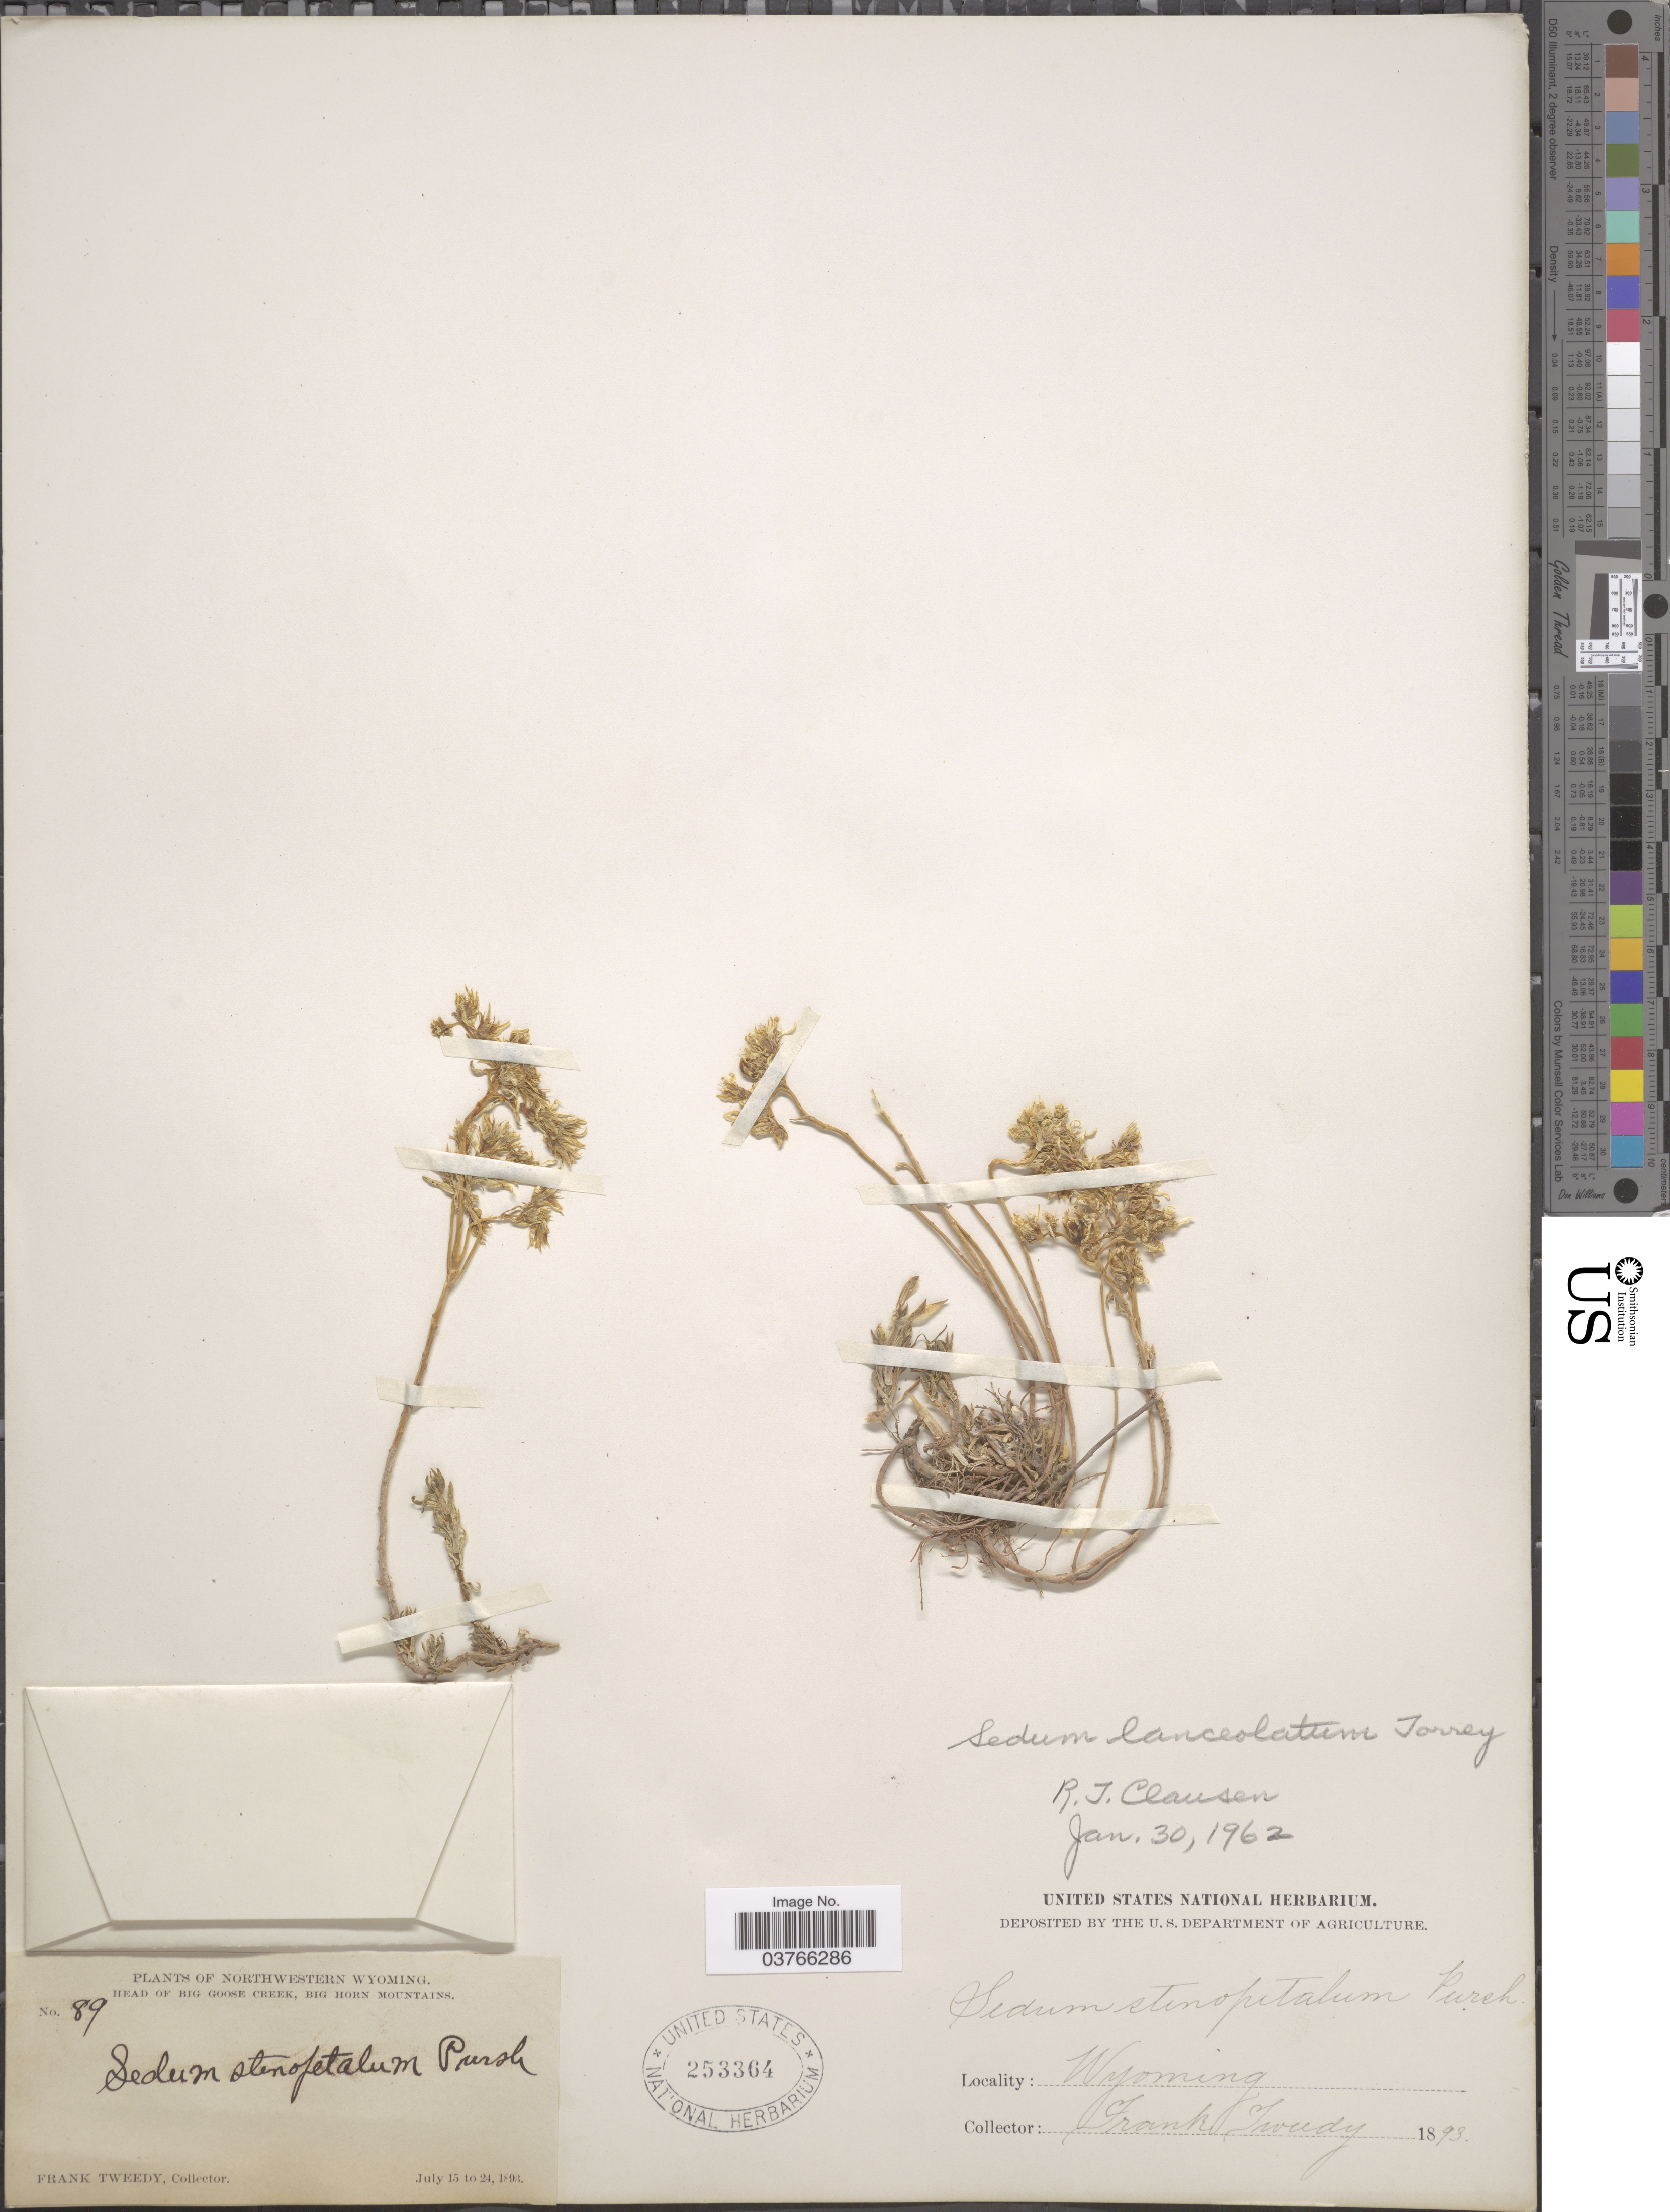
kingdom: Plantae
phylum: Tracheophyta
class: Magnoliopsida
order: Saxifragales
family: Crassulaceae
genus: Sedum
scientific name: Sedum lanceolatum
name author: Torr.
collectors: F. Tweedy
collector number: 89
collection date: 1893-07-15/1893-07-24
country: United States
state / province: Wyoming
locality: Northwestern Wyoming. Head of Big Goose Creek, Big Horn Mountains.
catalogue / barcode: US 253364